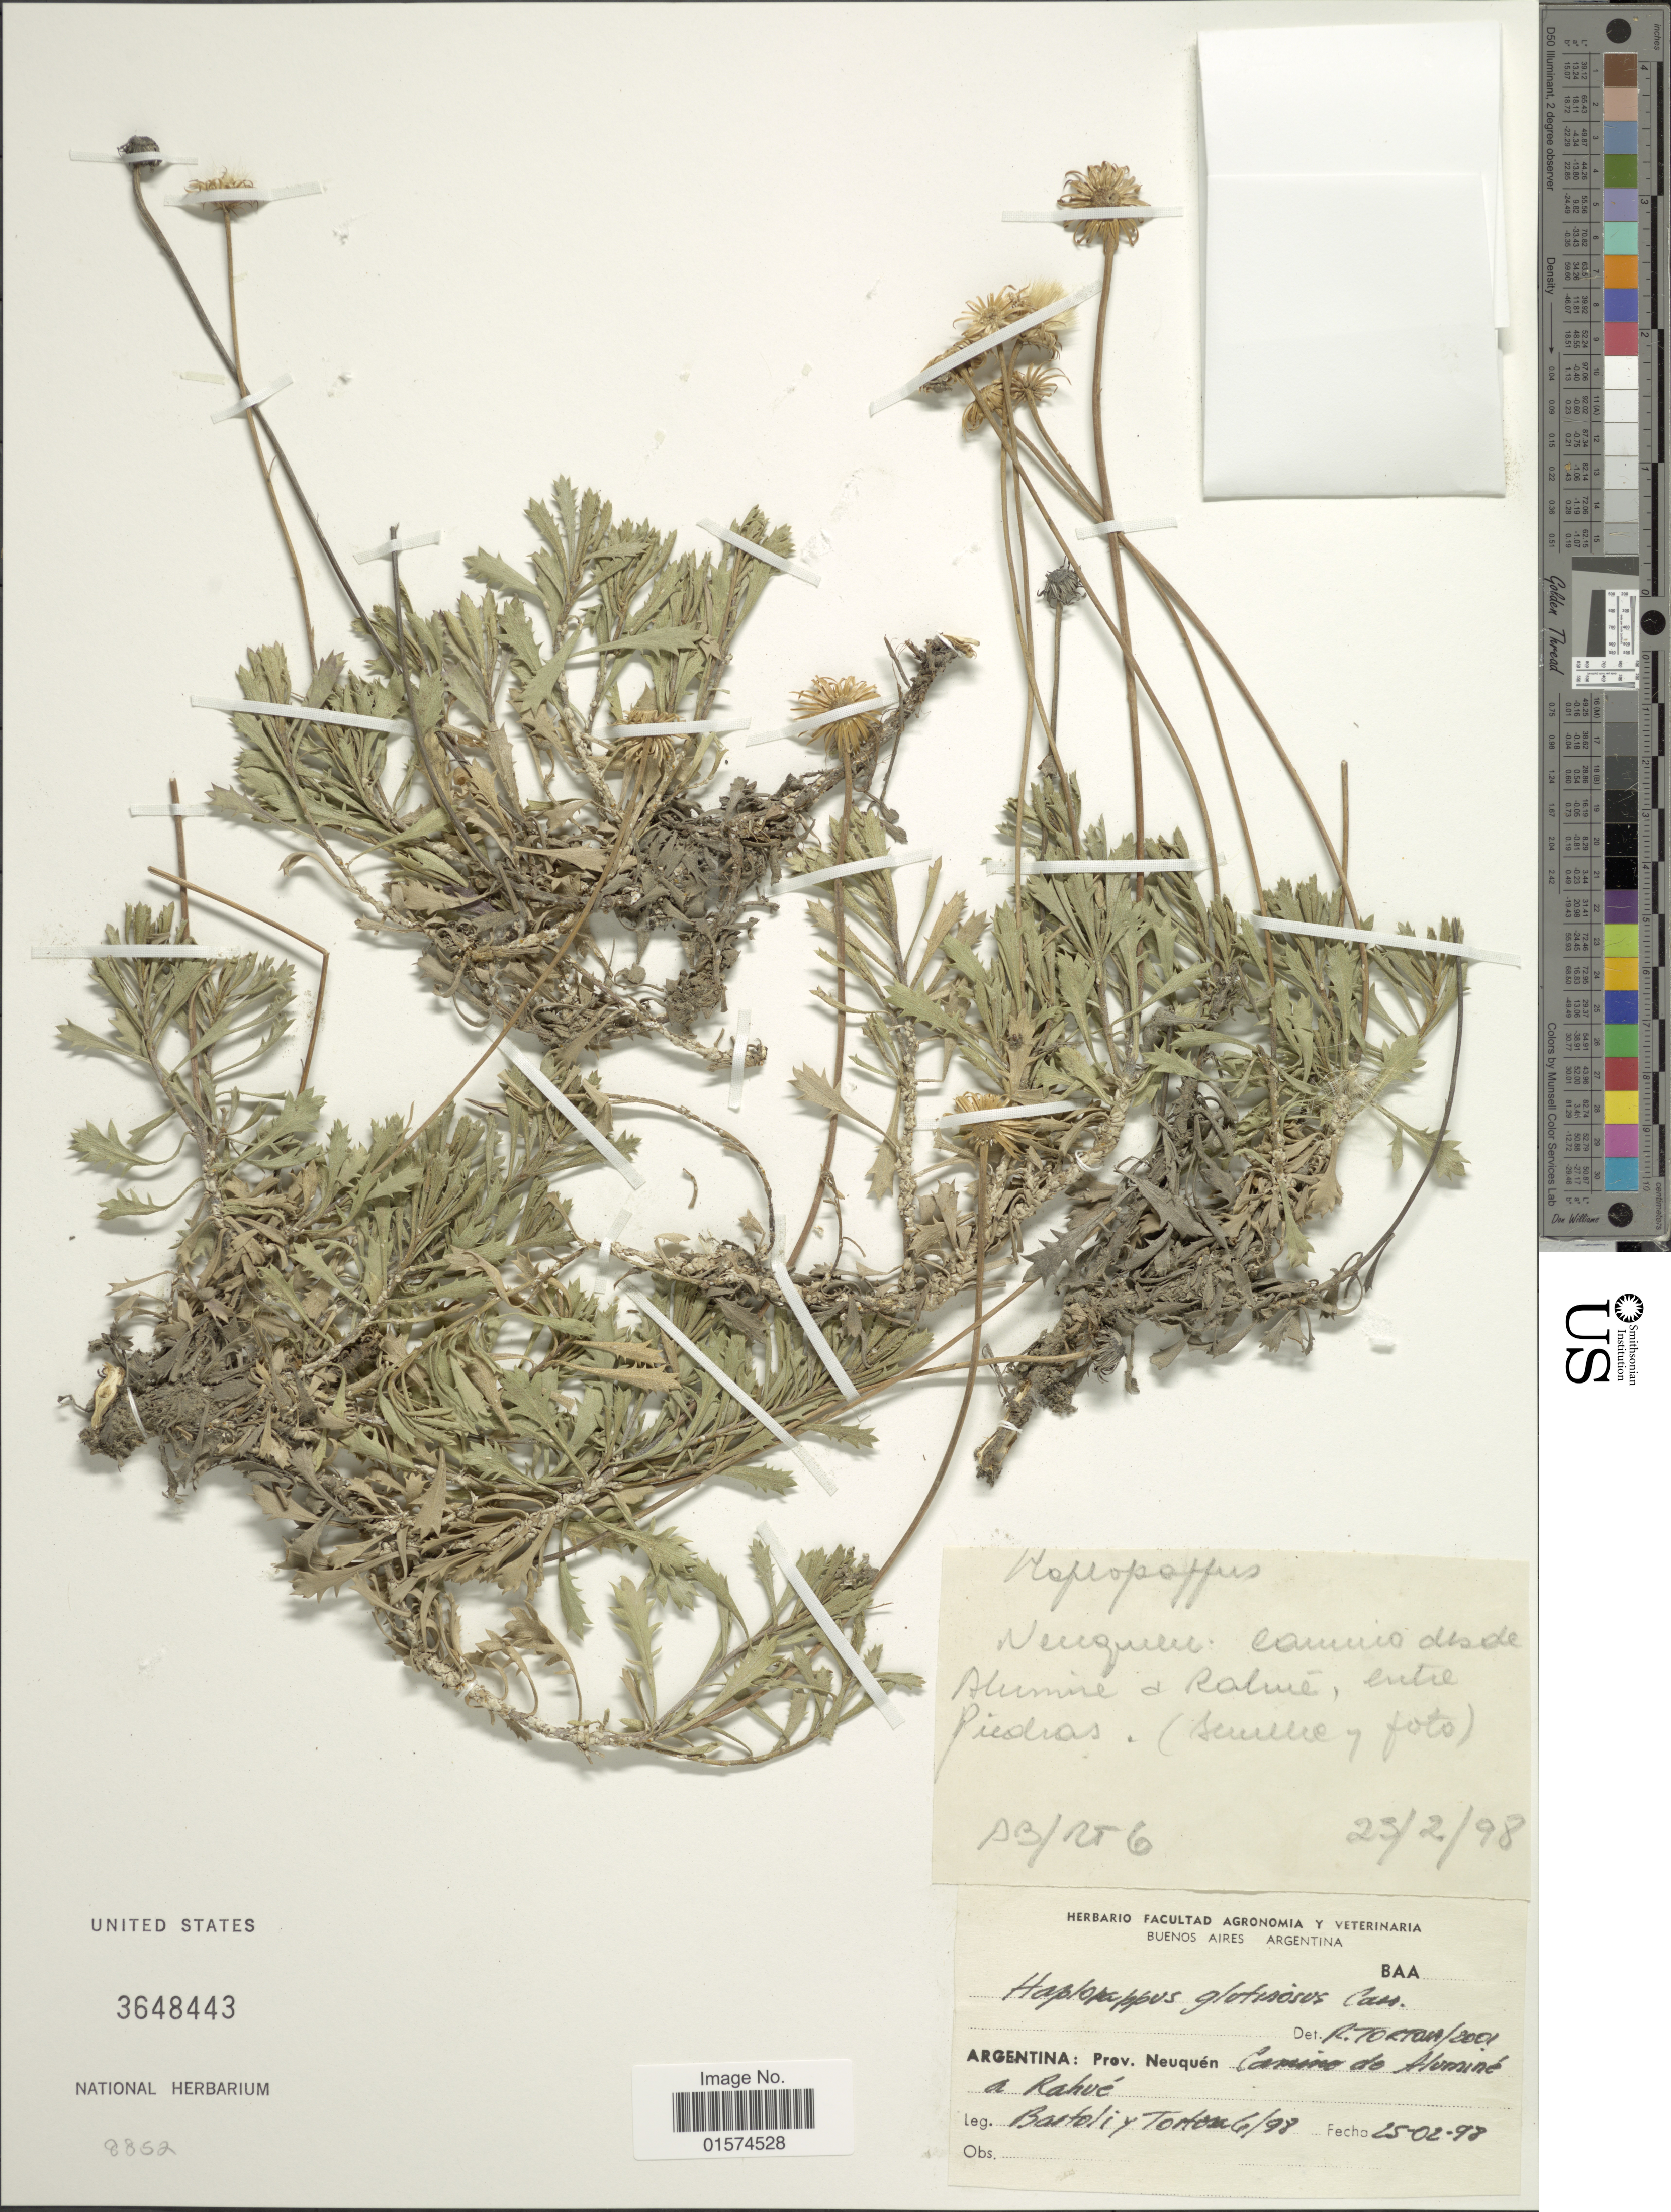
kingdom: Plantae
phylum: Tracheophyta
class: Magnoliopsida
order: Asterales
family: Asteraceae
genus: Haplopappus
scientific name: Haplopappus glutinosus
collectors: Bartoli & R. D. Tortosa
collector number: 6/98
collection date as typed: Transcribed d/m/y: 25/2/98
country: Argentina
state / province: Neuquen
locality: Camino de Huminé a Rahvé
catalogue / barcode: US 3648443